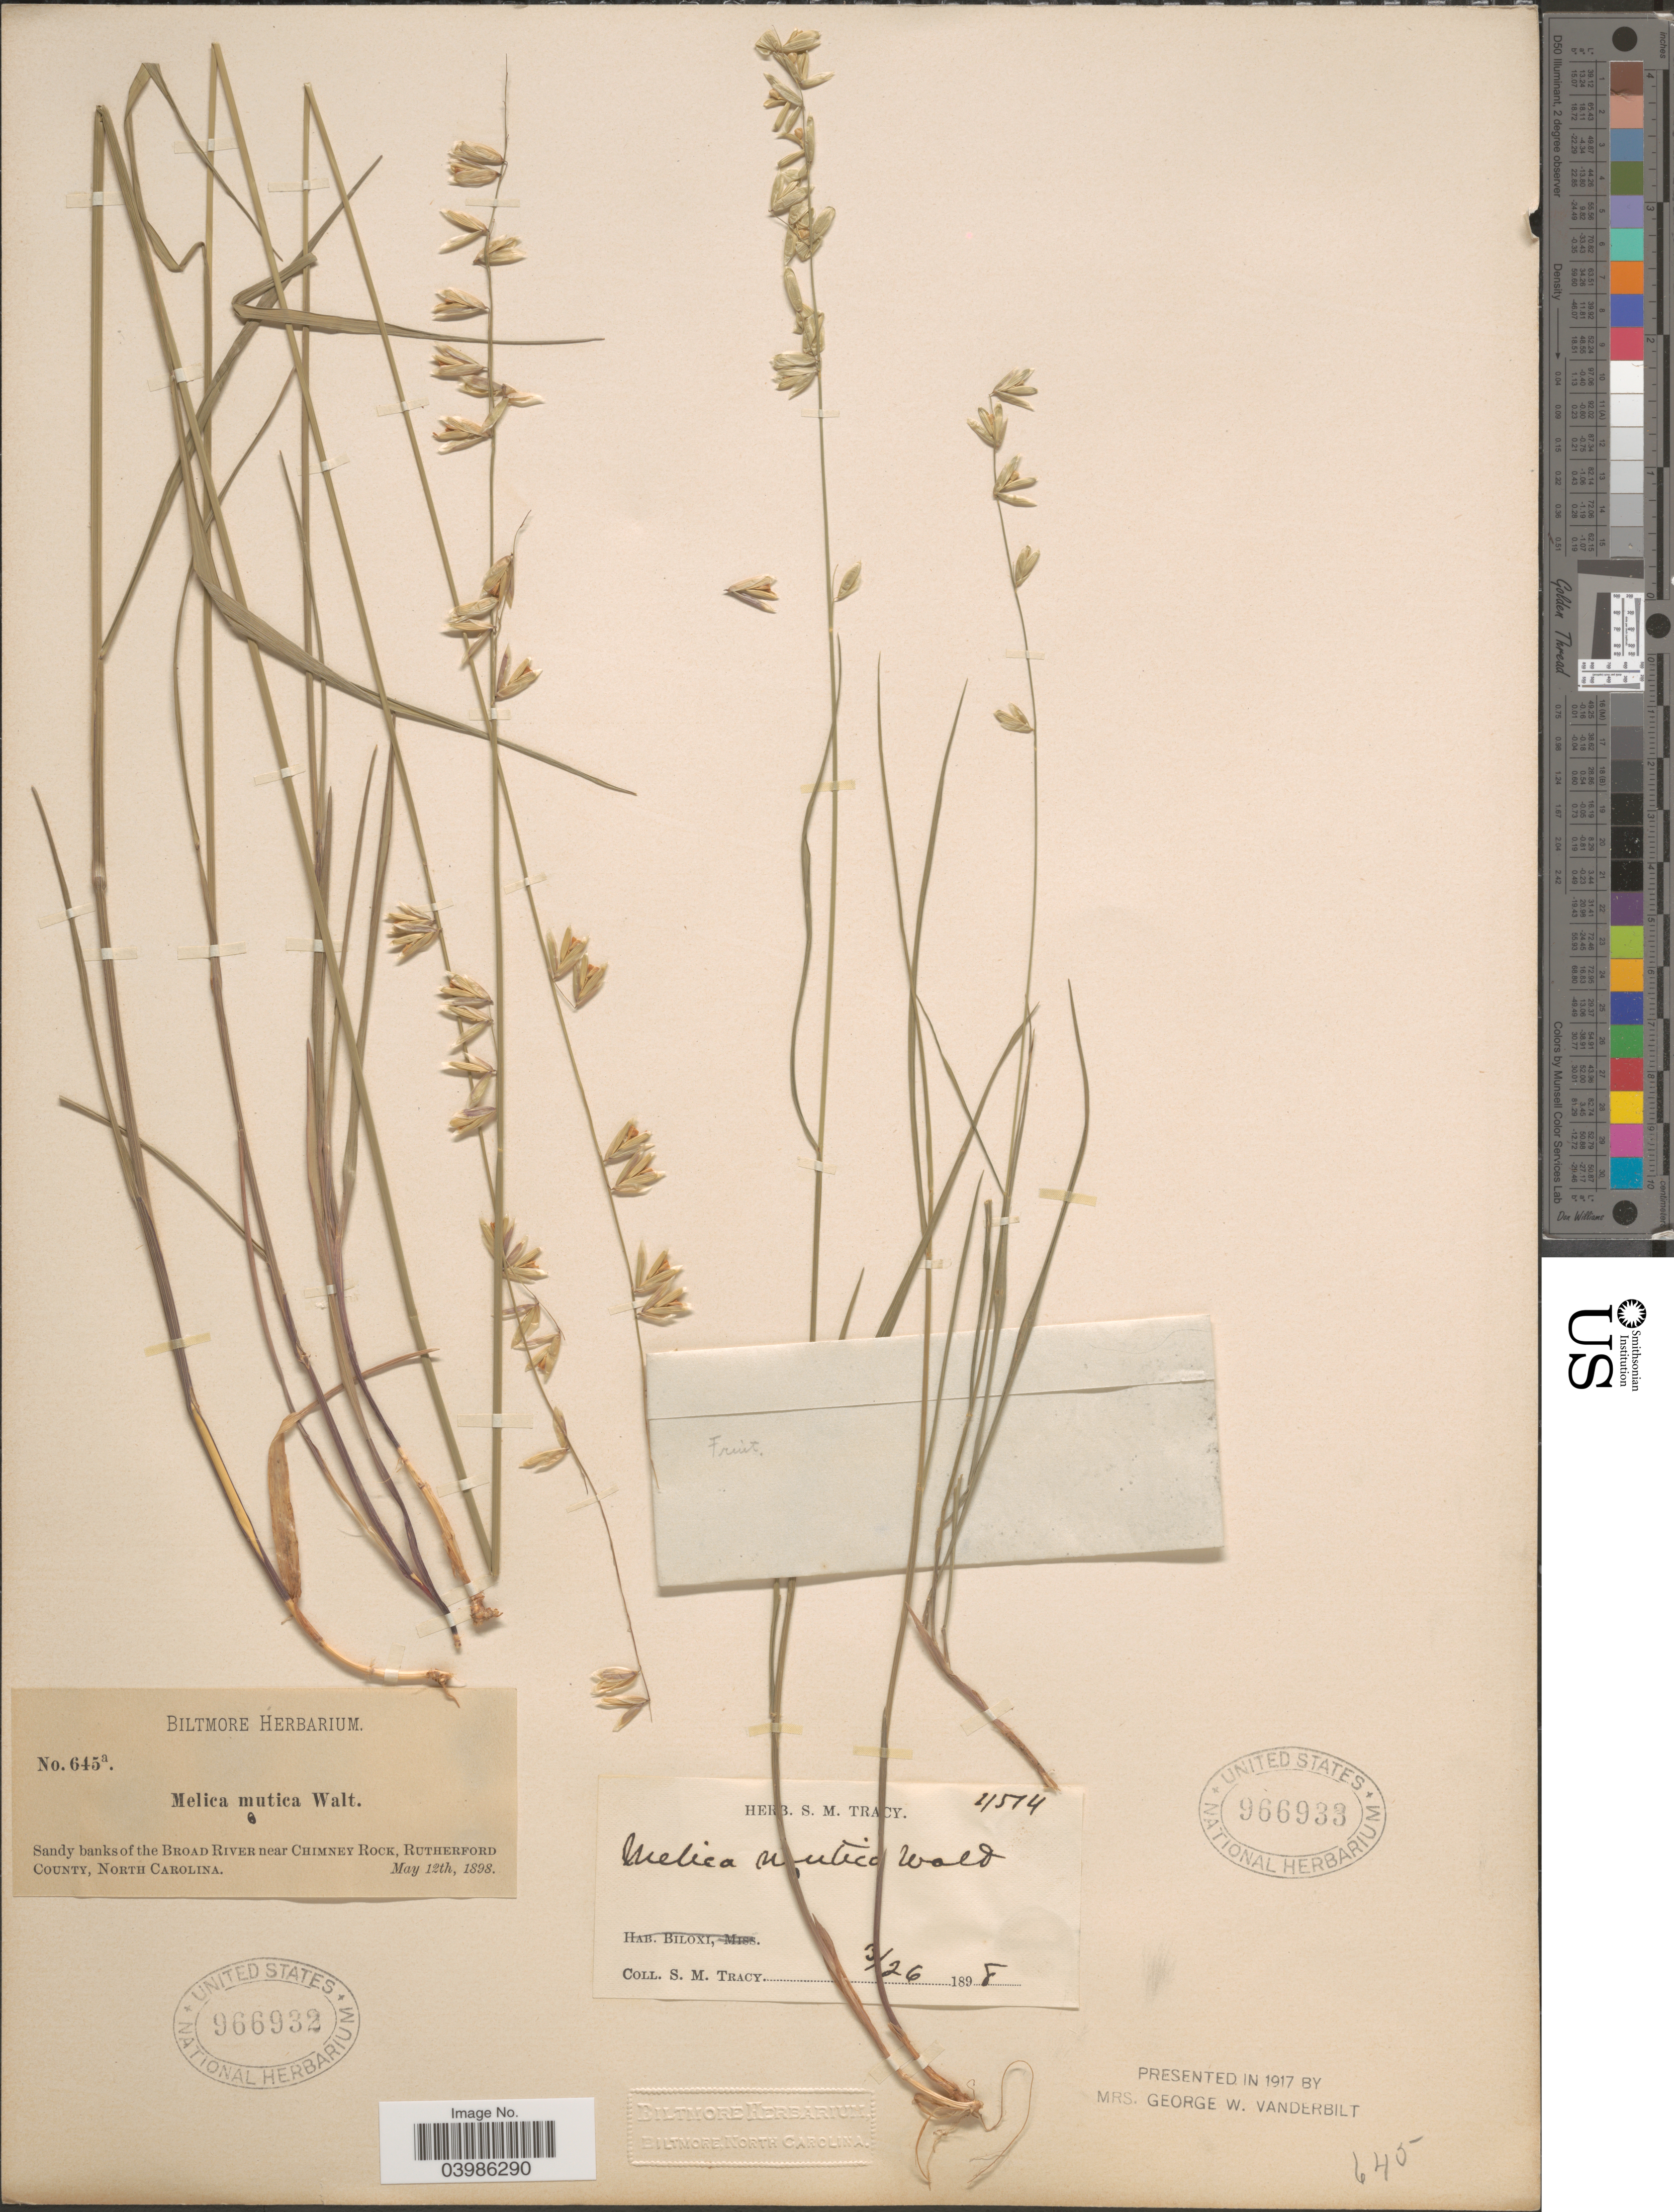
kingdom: Plantae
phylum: Tracheophyta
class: Liliopsida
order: Poales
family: Poaceae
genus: Melica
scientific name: Melica mutica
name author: Walter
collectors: S. M. Tracy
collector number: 4514*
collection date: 1898-03-26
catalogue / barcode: US 966933